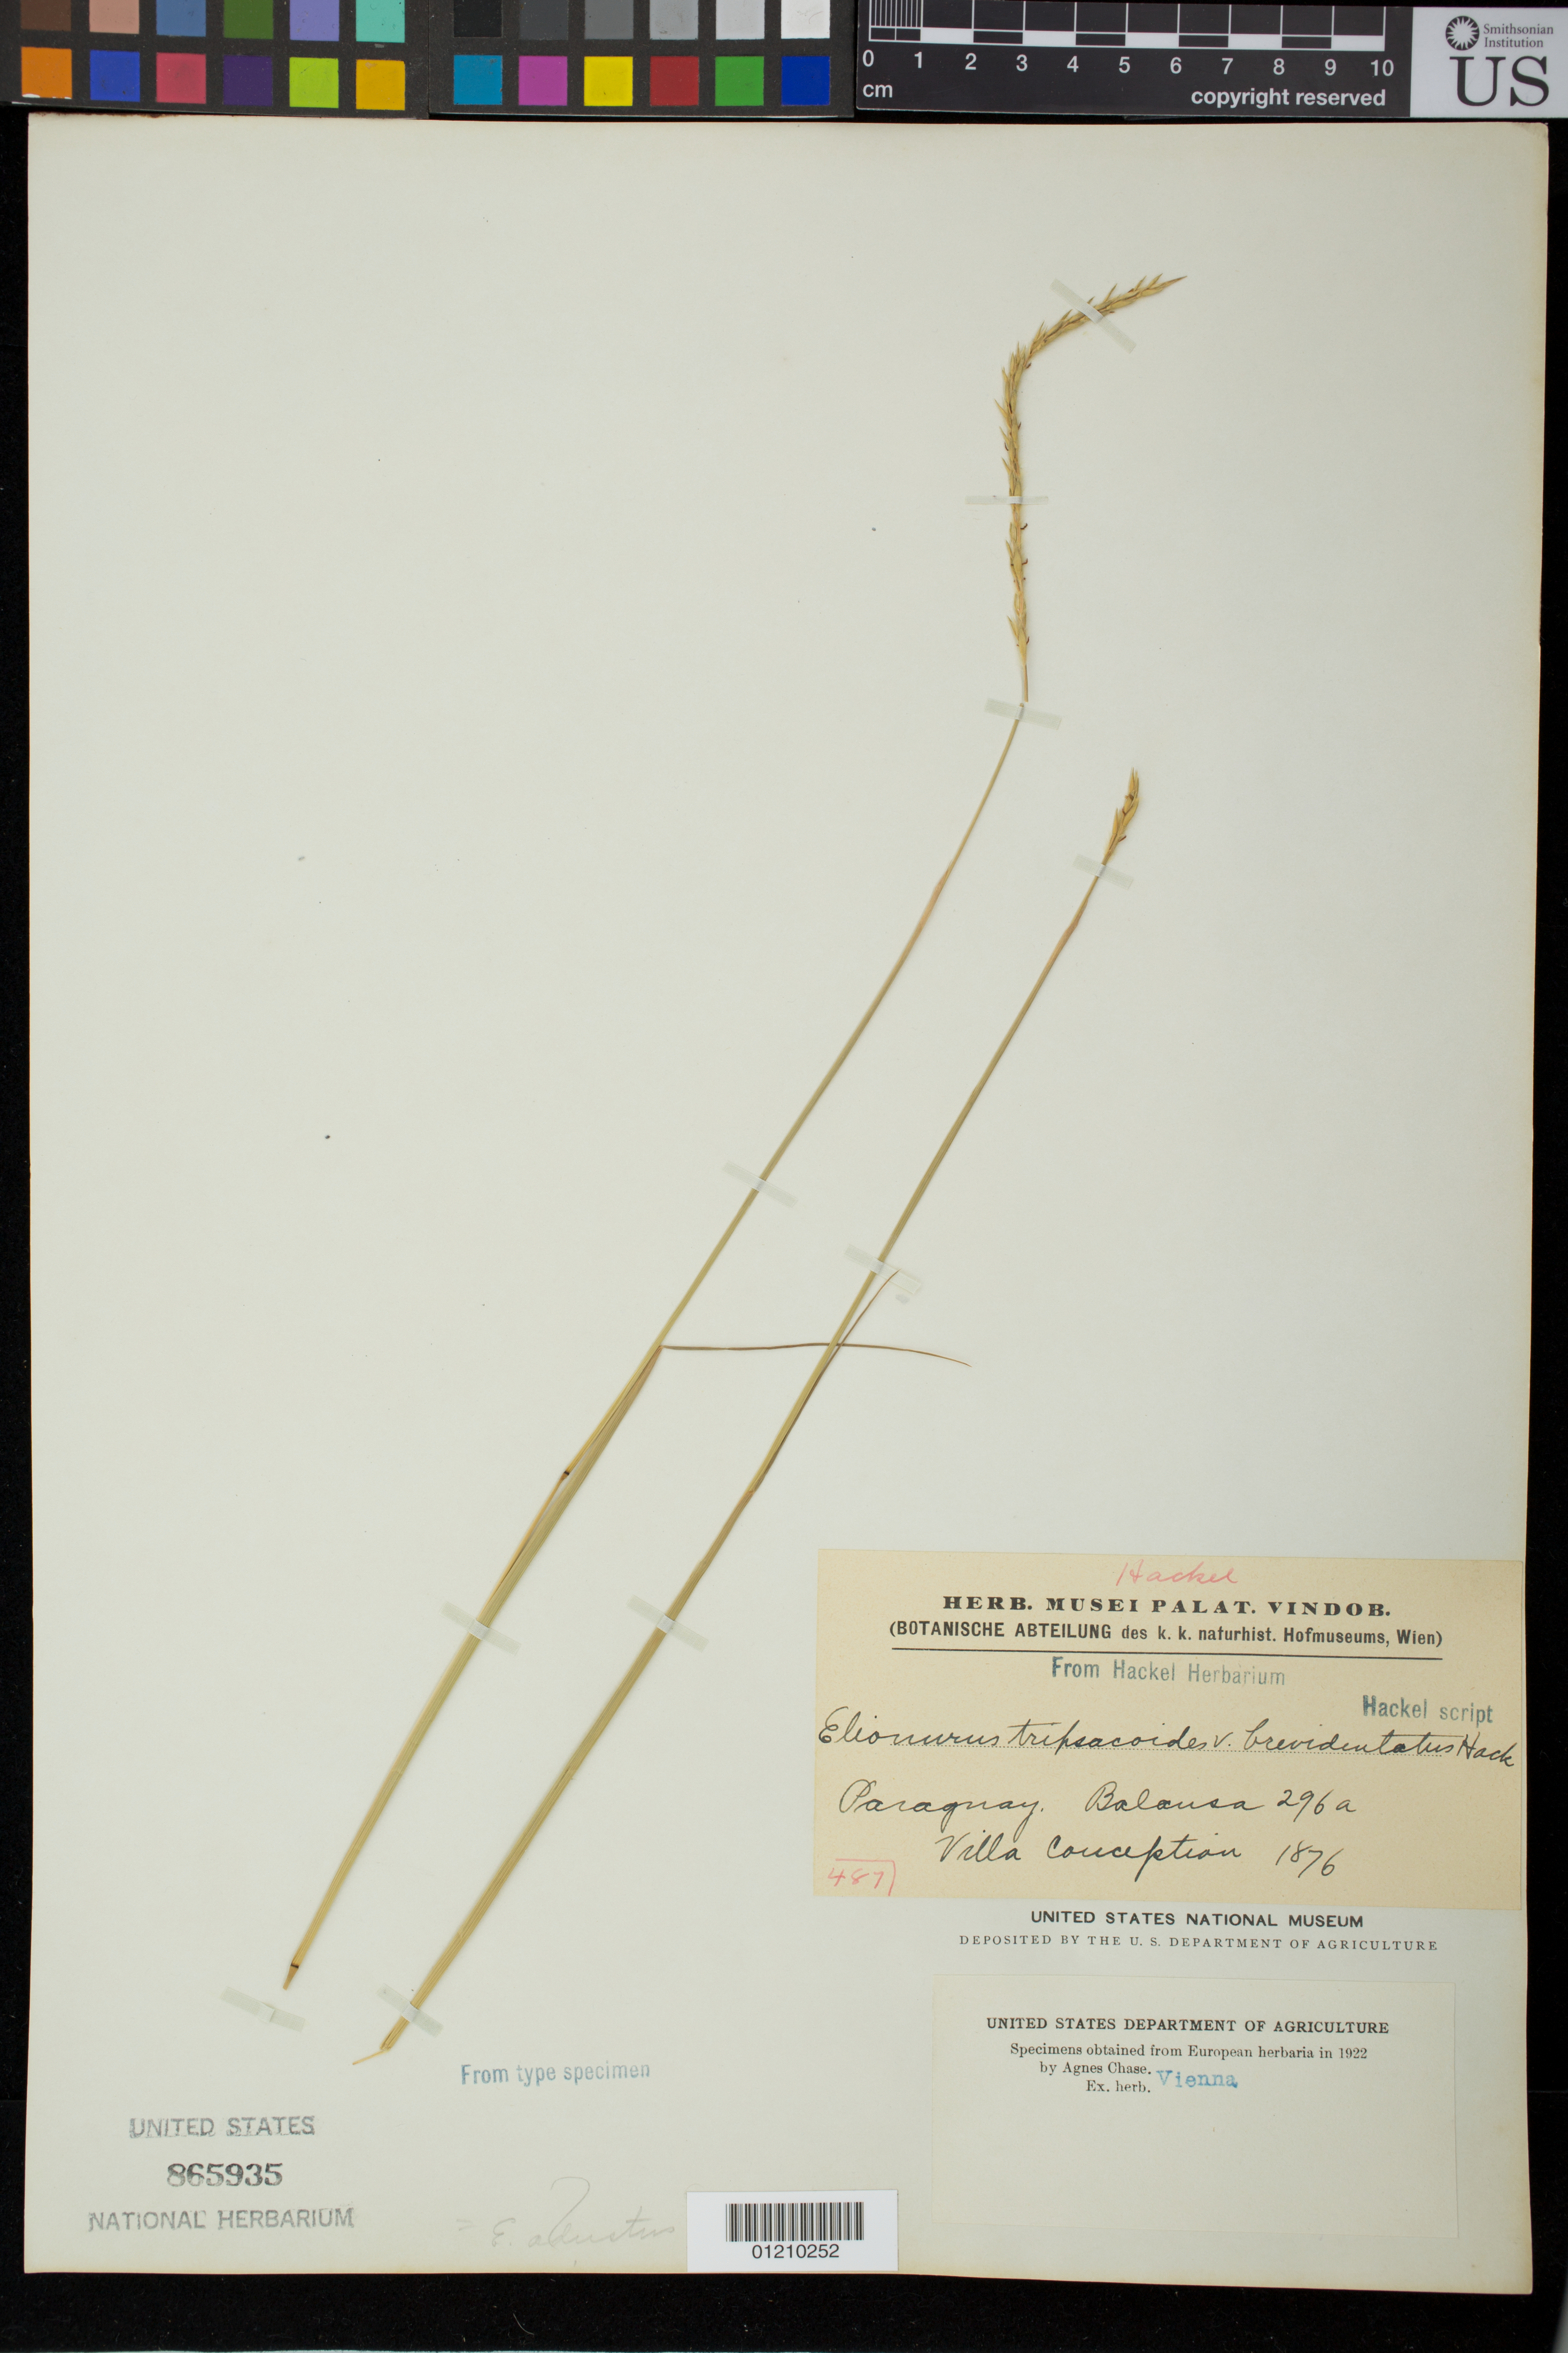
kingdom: Plantae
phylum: Tracheophyta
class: Liliopsida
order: Poales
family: Poaceae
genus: Elionurus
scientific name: Elionurus tripsacoides var. brevidentatus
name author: Hack. in A. DC. & C. DC.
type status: Isotype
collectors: B. Balansa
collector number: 296a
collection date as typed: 1876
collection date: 1876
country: Paraguay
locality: Villa Conception.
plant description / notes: Fragmentary material of type specimen ex herb. Vienna.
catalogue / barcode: US 865935